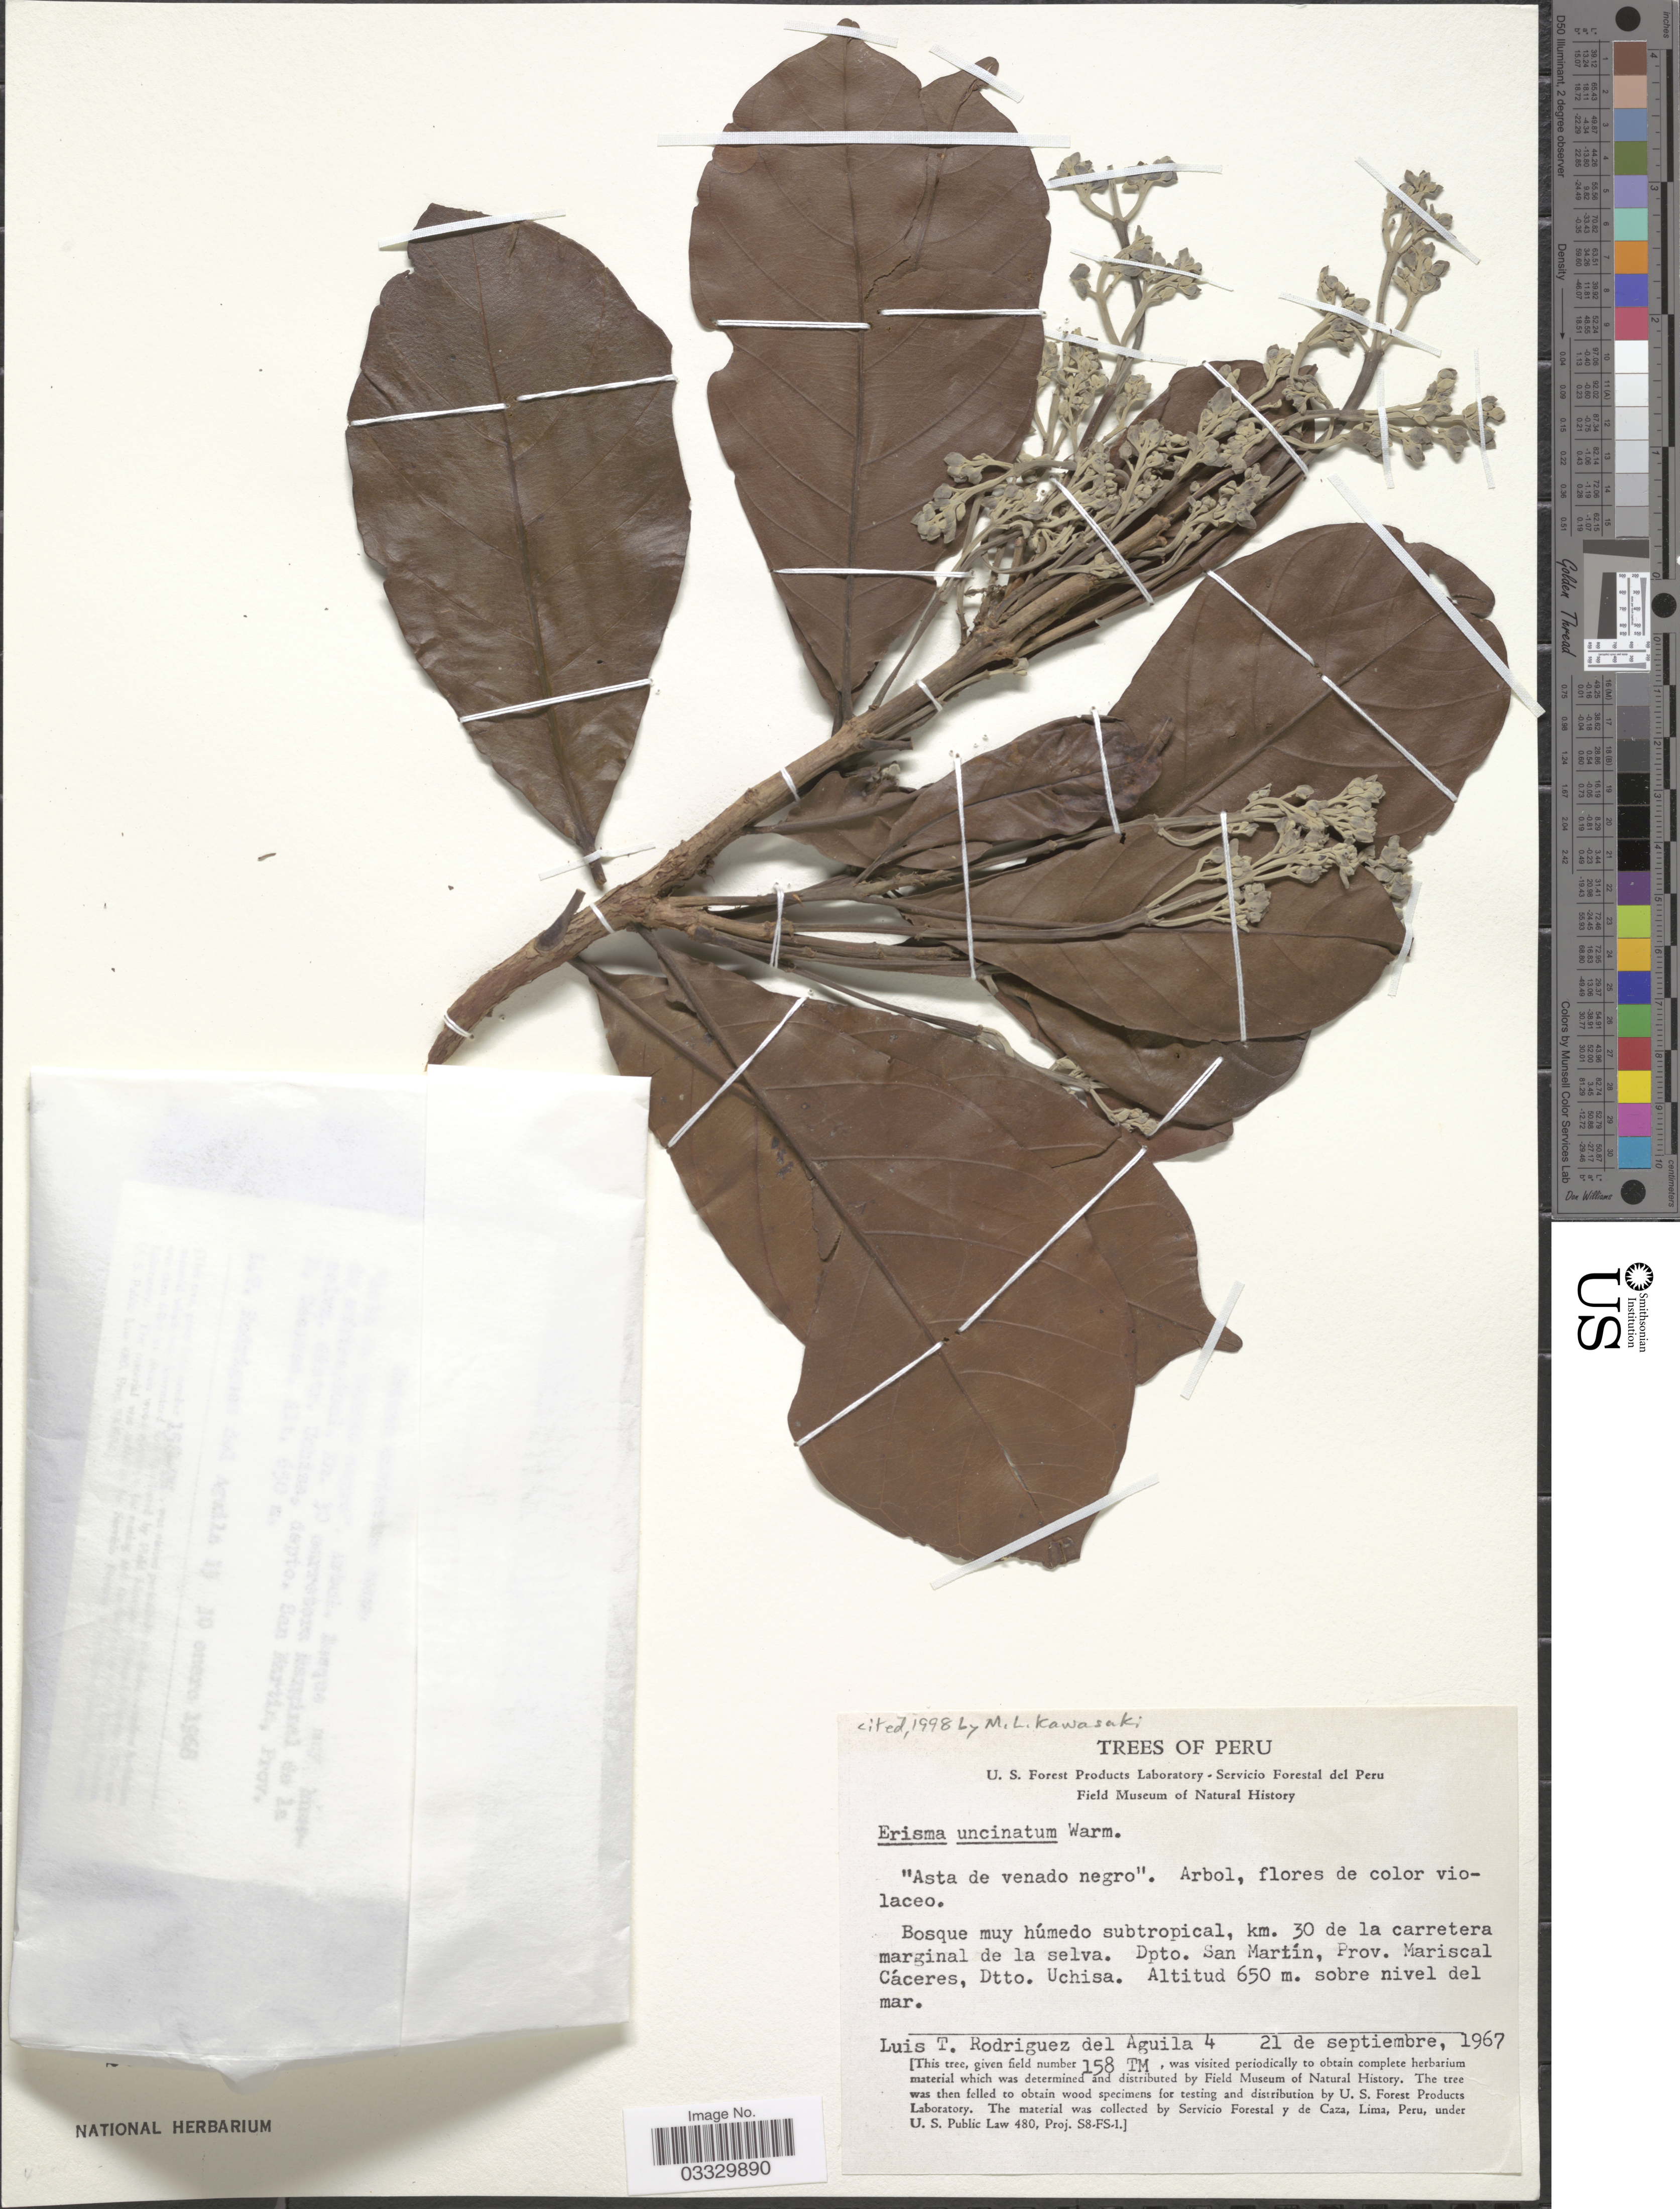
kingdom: Plantae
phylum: Tracheophyta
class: Magnoliopsida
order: Myrtales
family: Vochysiaceae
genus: Erisma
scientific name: Erisma uncinatum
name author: Warm.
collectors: T. Rodriguez del Aguila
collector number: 4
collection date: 1967-09-21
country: Peru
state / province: San Martín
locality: Km. 30 de la carretera marginal de la selva. Dpto. San Martín, Prov. Mariscal Cáceres, Dtto. Uchisa.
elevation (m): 650